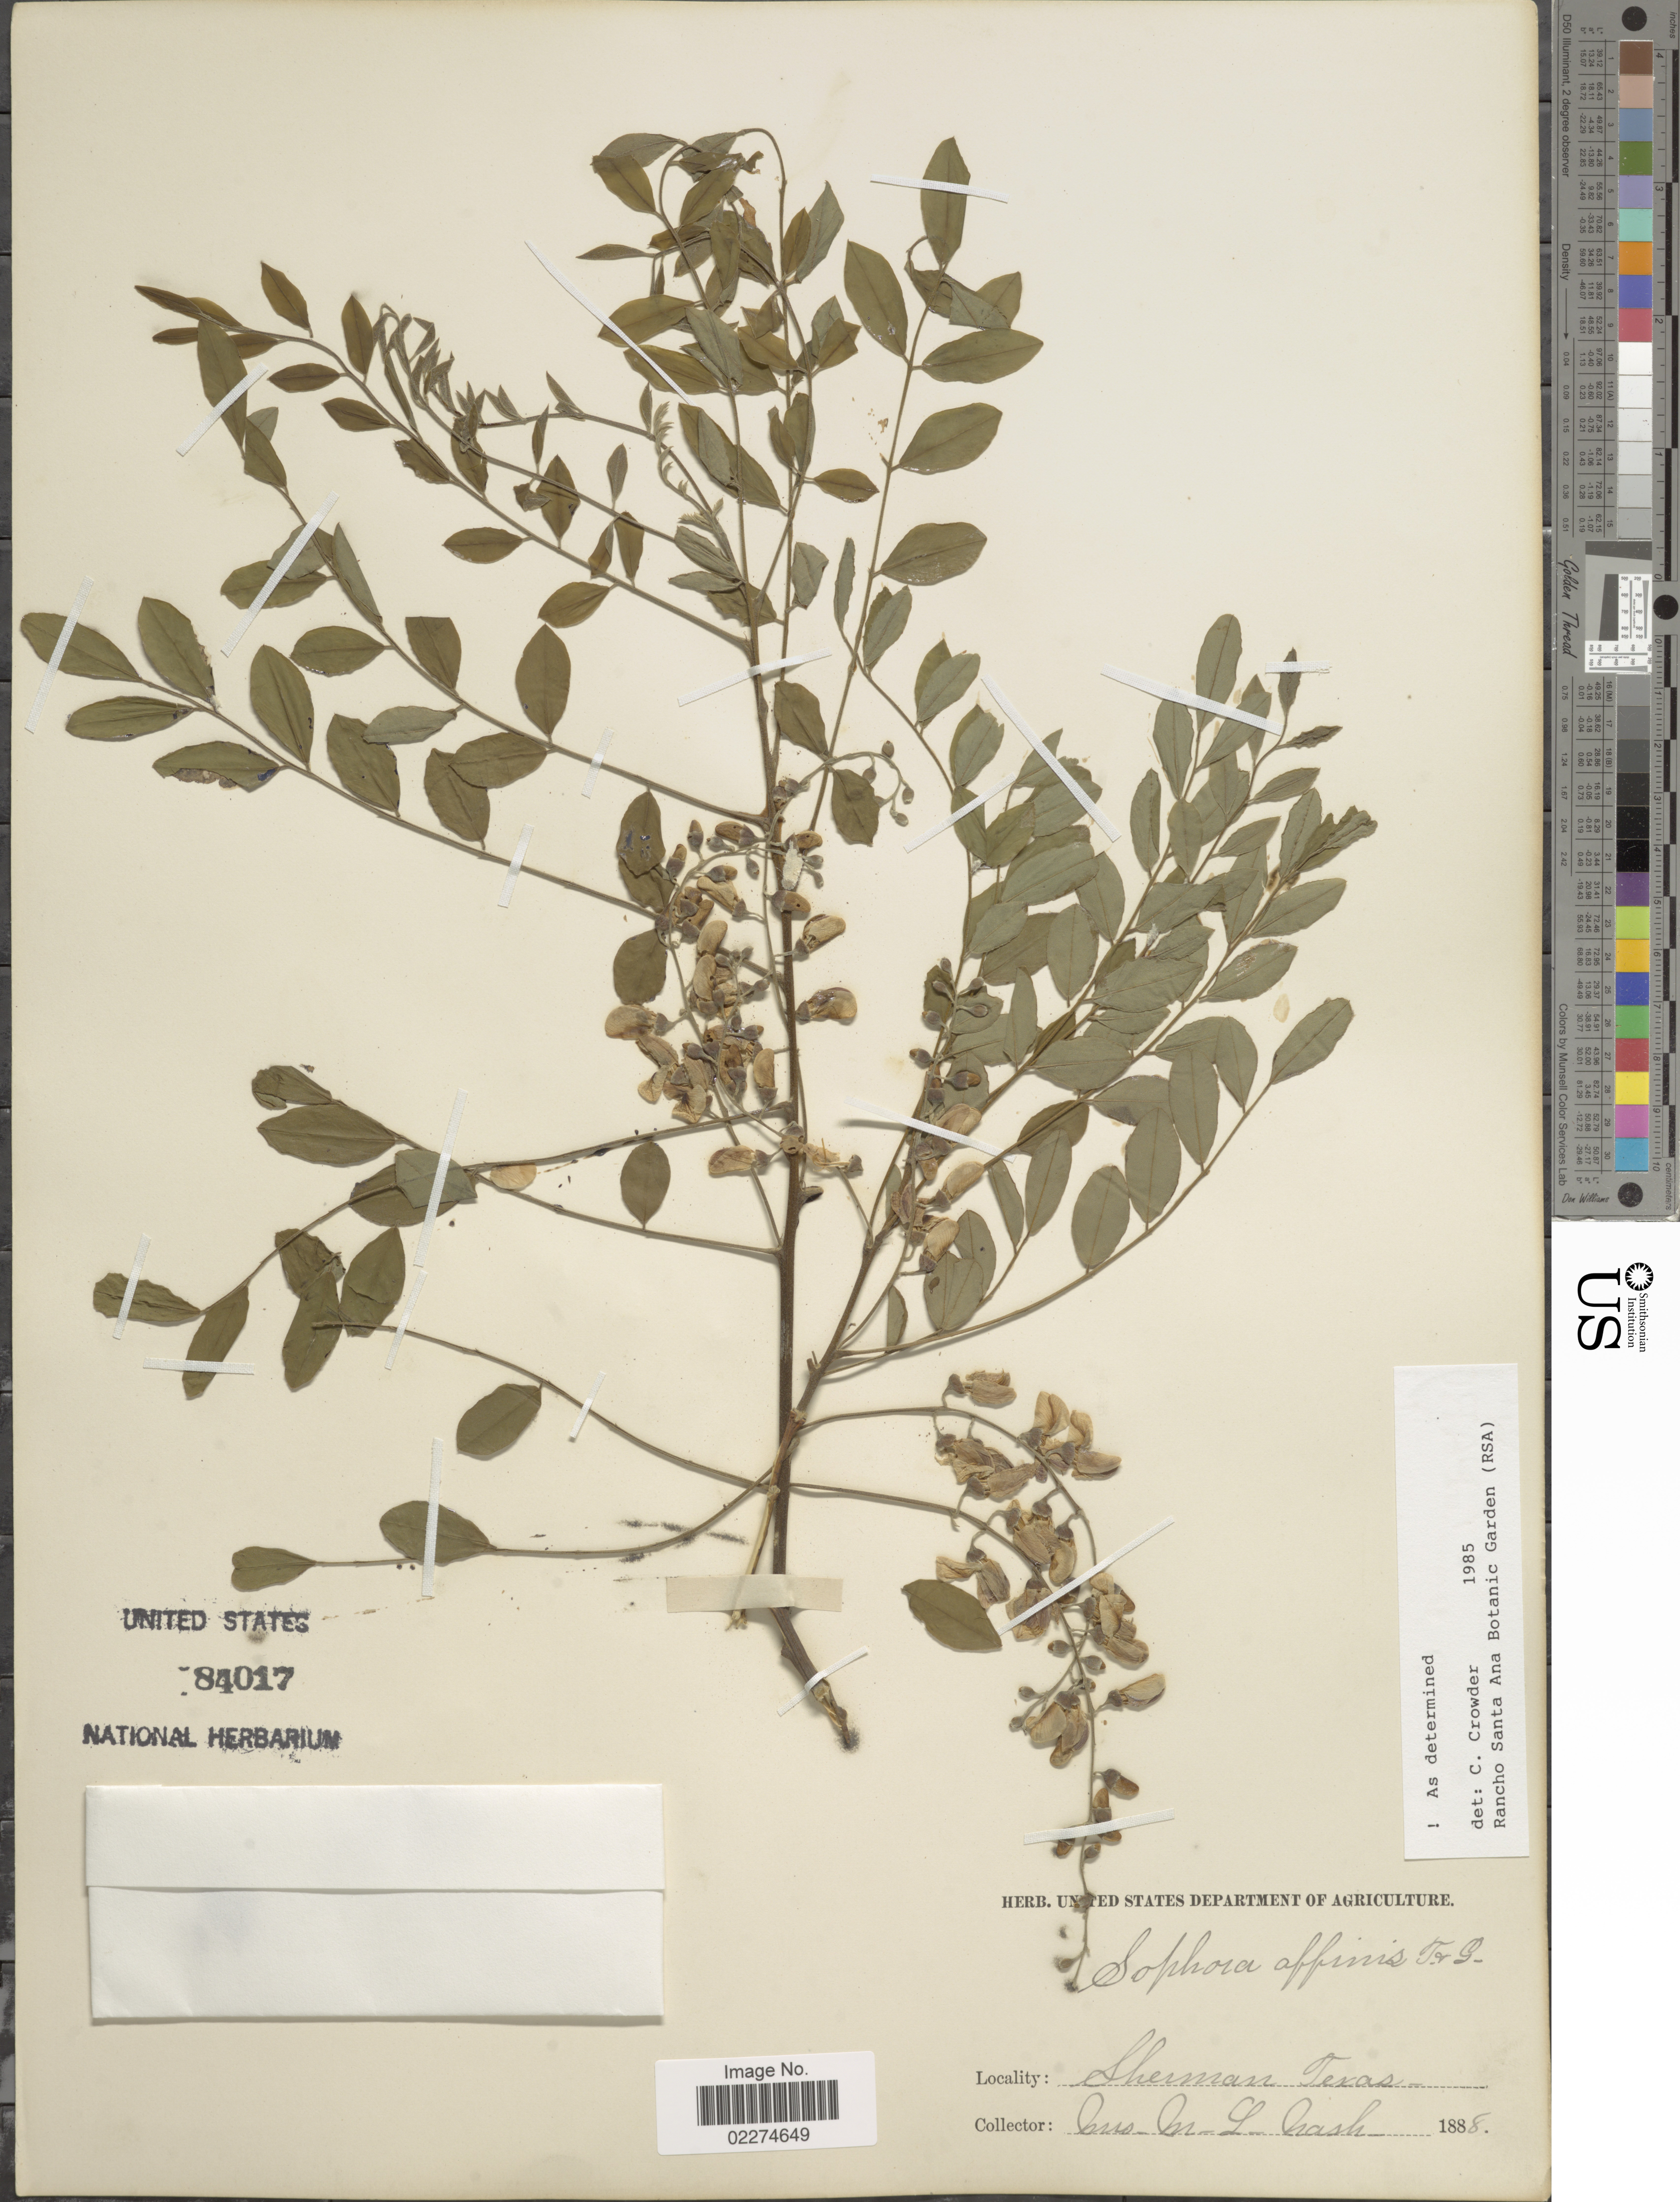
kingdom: Plantae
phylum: Tracheophyta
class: Magnoliopsida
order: Fabales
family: Fabaceae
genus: Sophora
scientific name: Sophora affinis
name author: Torr. & A. Gray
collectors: M. L. Nash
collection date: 1888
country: United States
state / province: Texas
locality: Sherman Texas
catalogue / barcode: US 84017